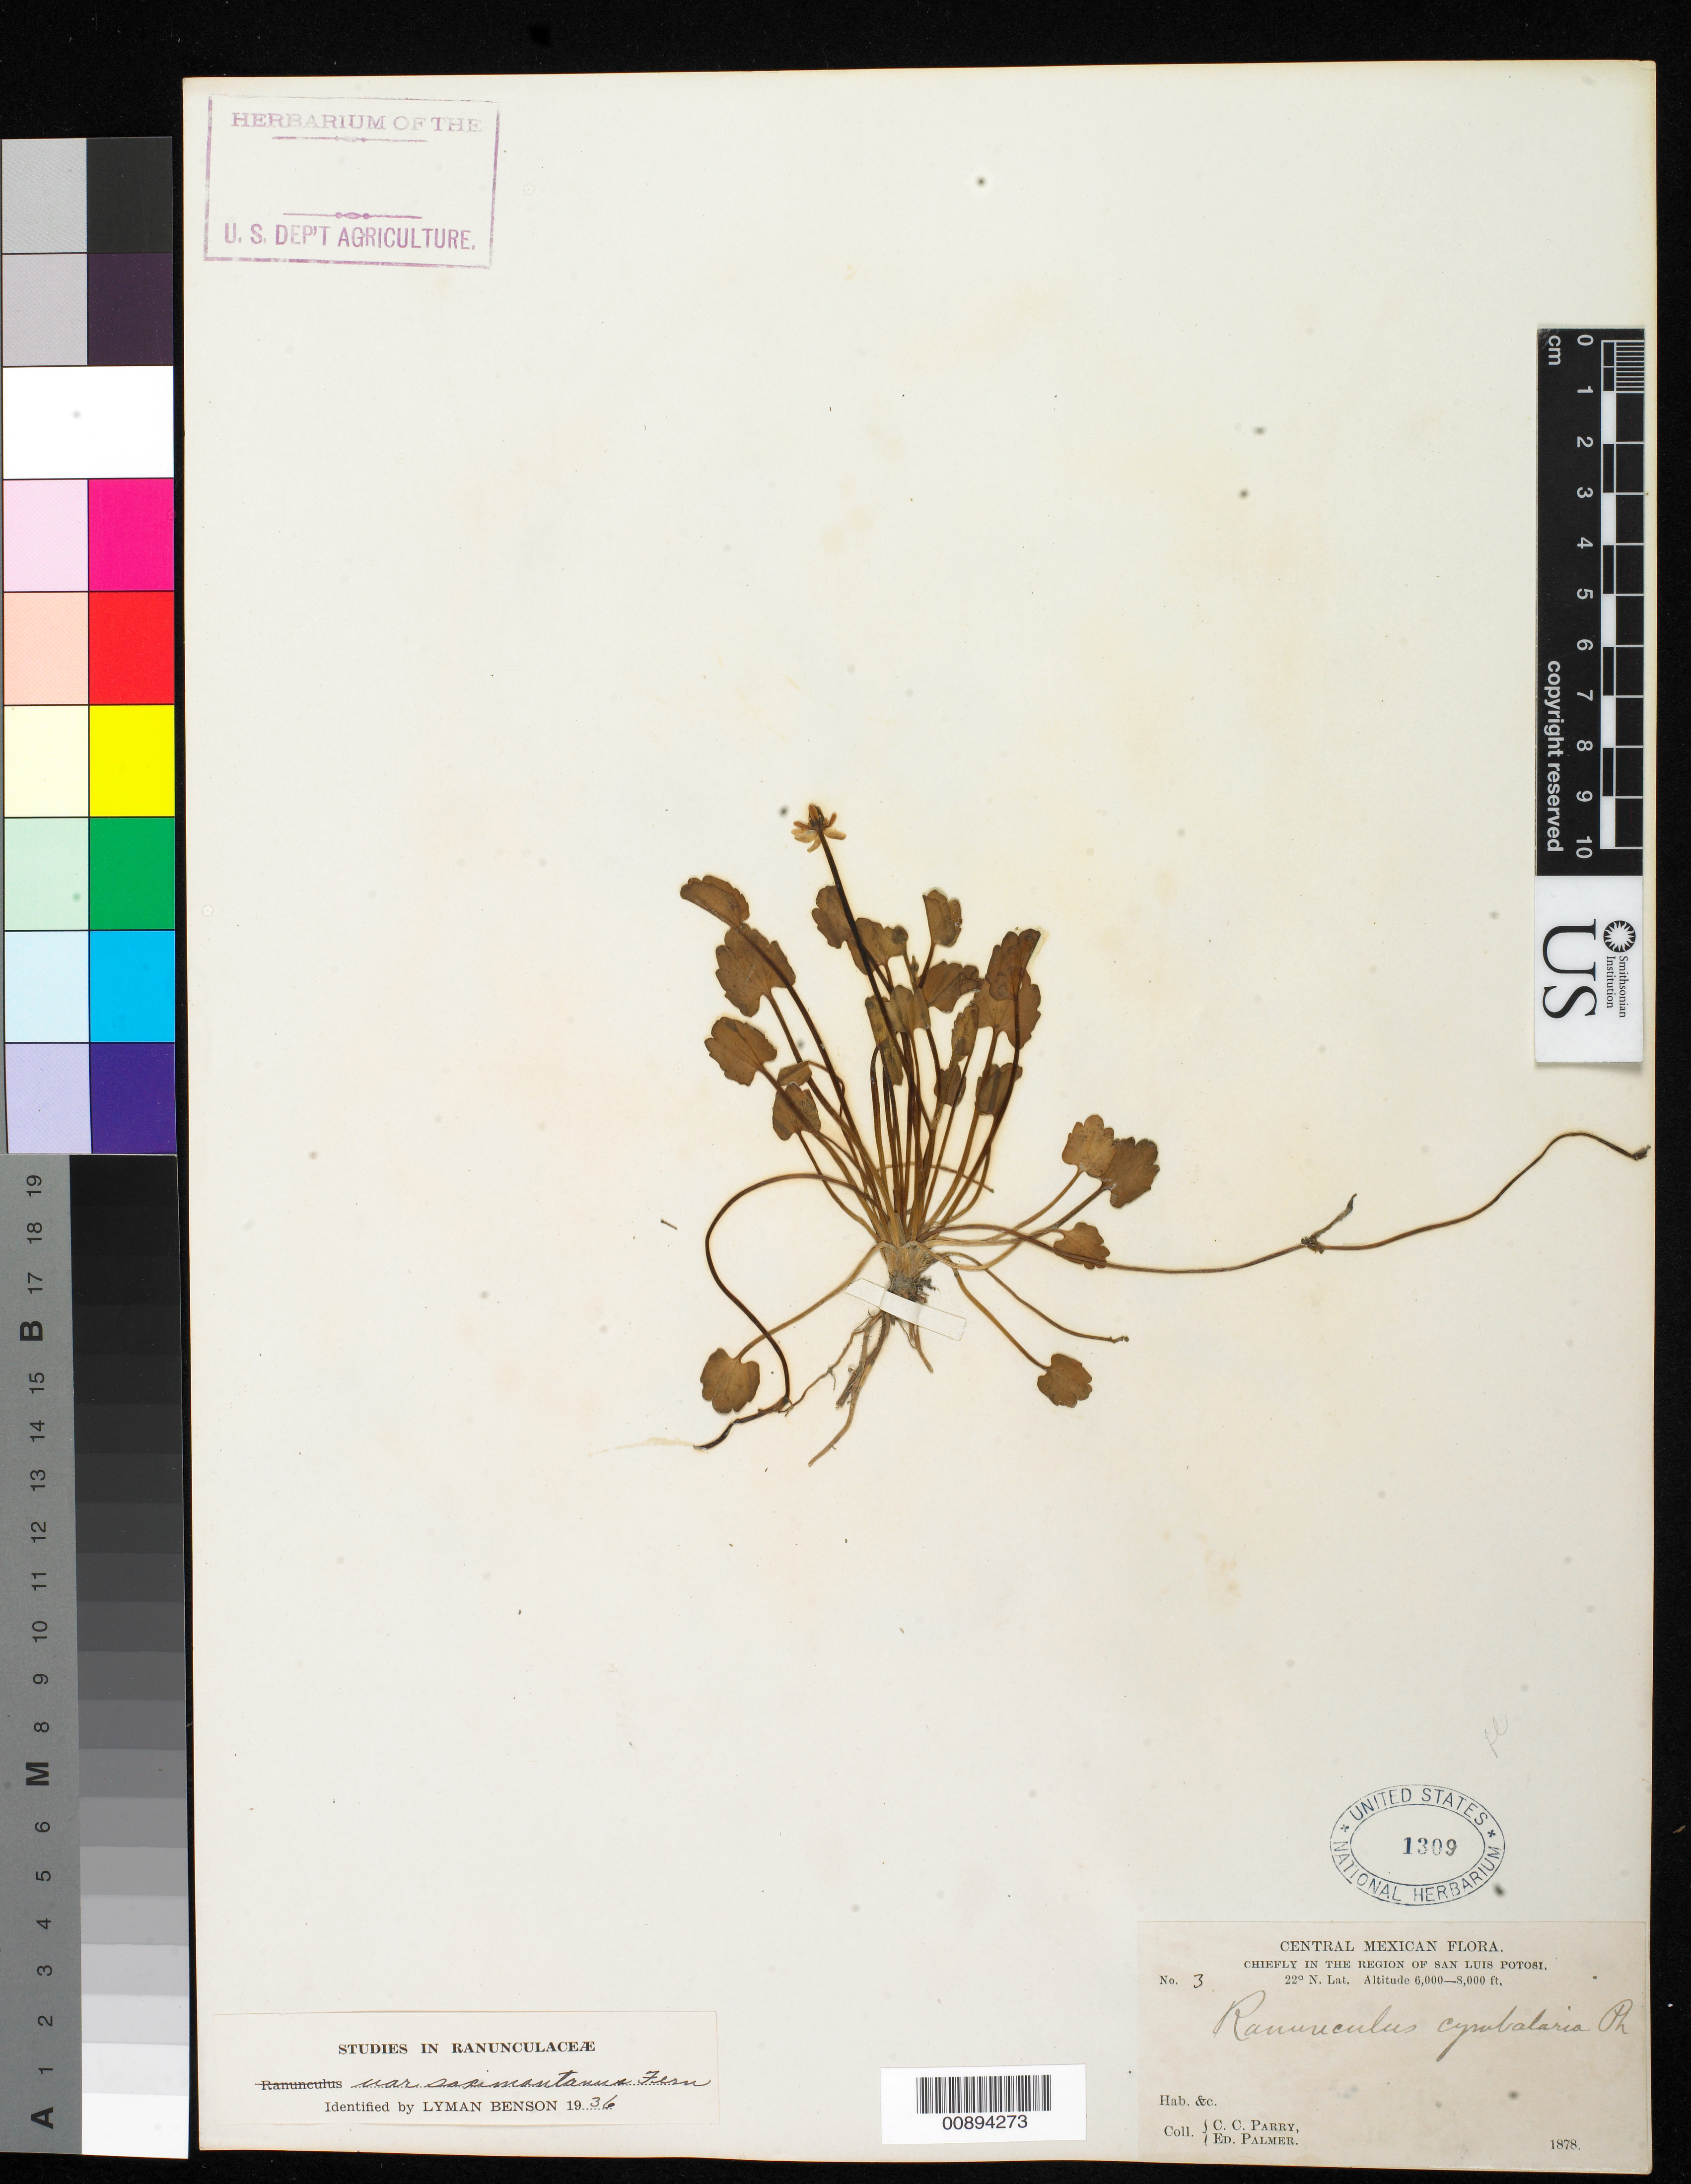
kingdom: Plantae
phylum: Tracheophyta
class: Magnoliopsida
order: Ranunculales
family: Ranunculaceae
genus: Halerpestes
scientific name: Halerpestes cymbalaria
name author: (Pursh) Greene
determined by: Strong, M. T., (US), Smithsonian Institution - National Museum of Natural History (UNITED STATES)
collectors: C. C. Parry & E. Palmer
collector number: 3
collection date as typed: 1878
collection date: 1878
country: Mexico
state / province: San Luis Potosí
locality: Chiefly in the region of San Luis Potosí.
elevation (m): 1829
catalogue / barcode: US 1309